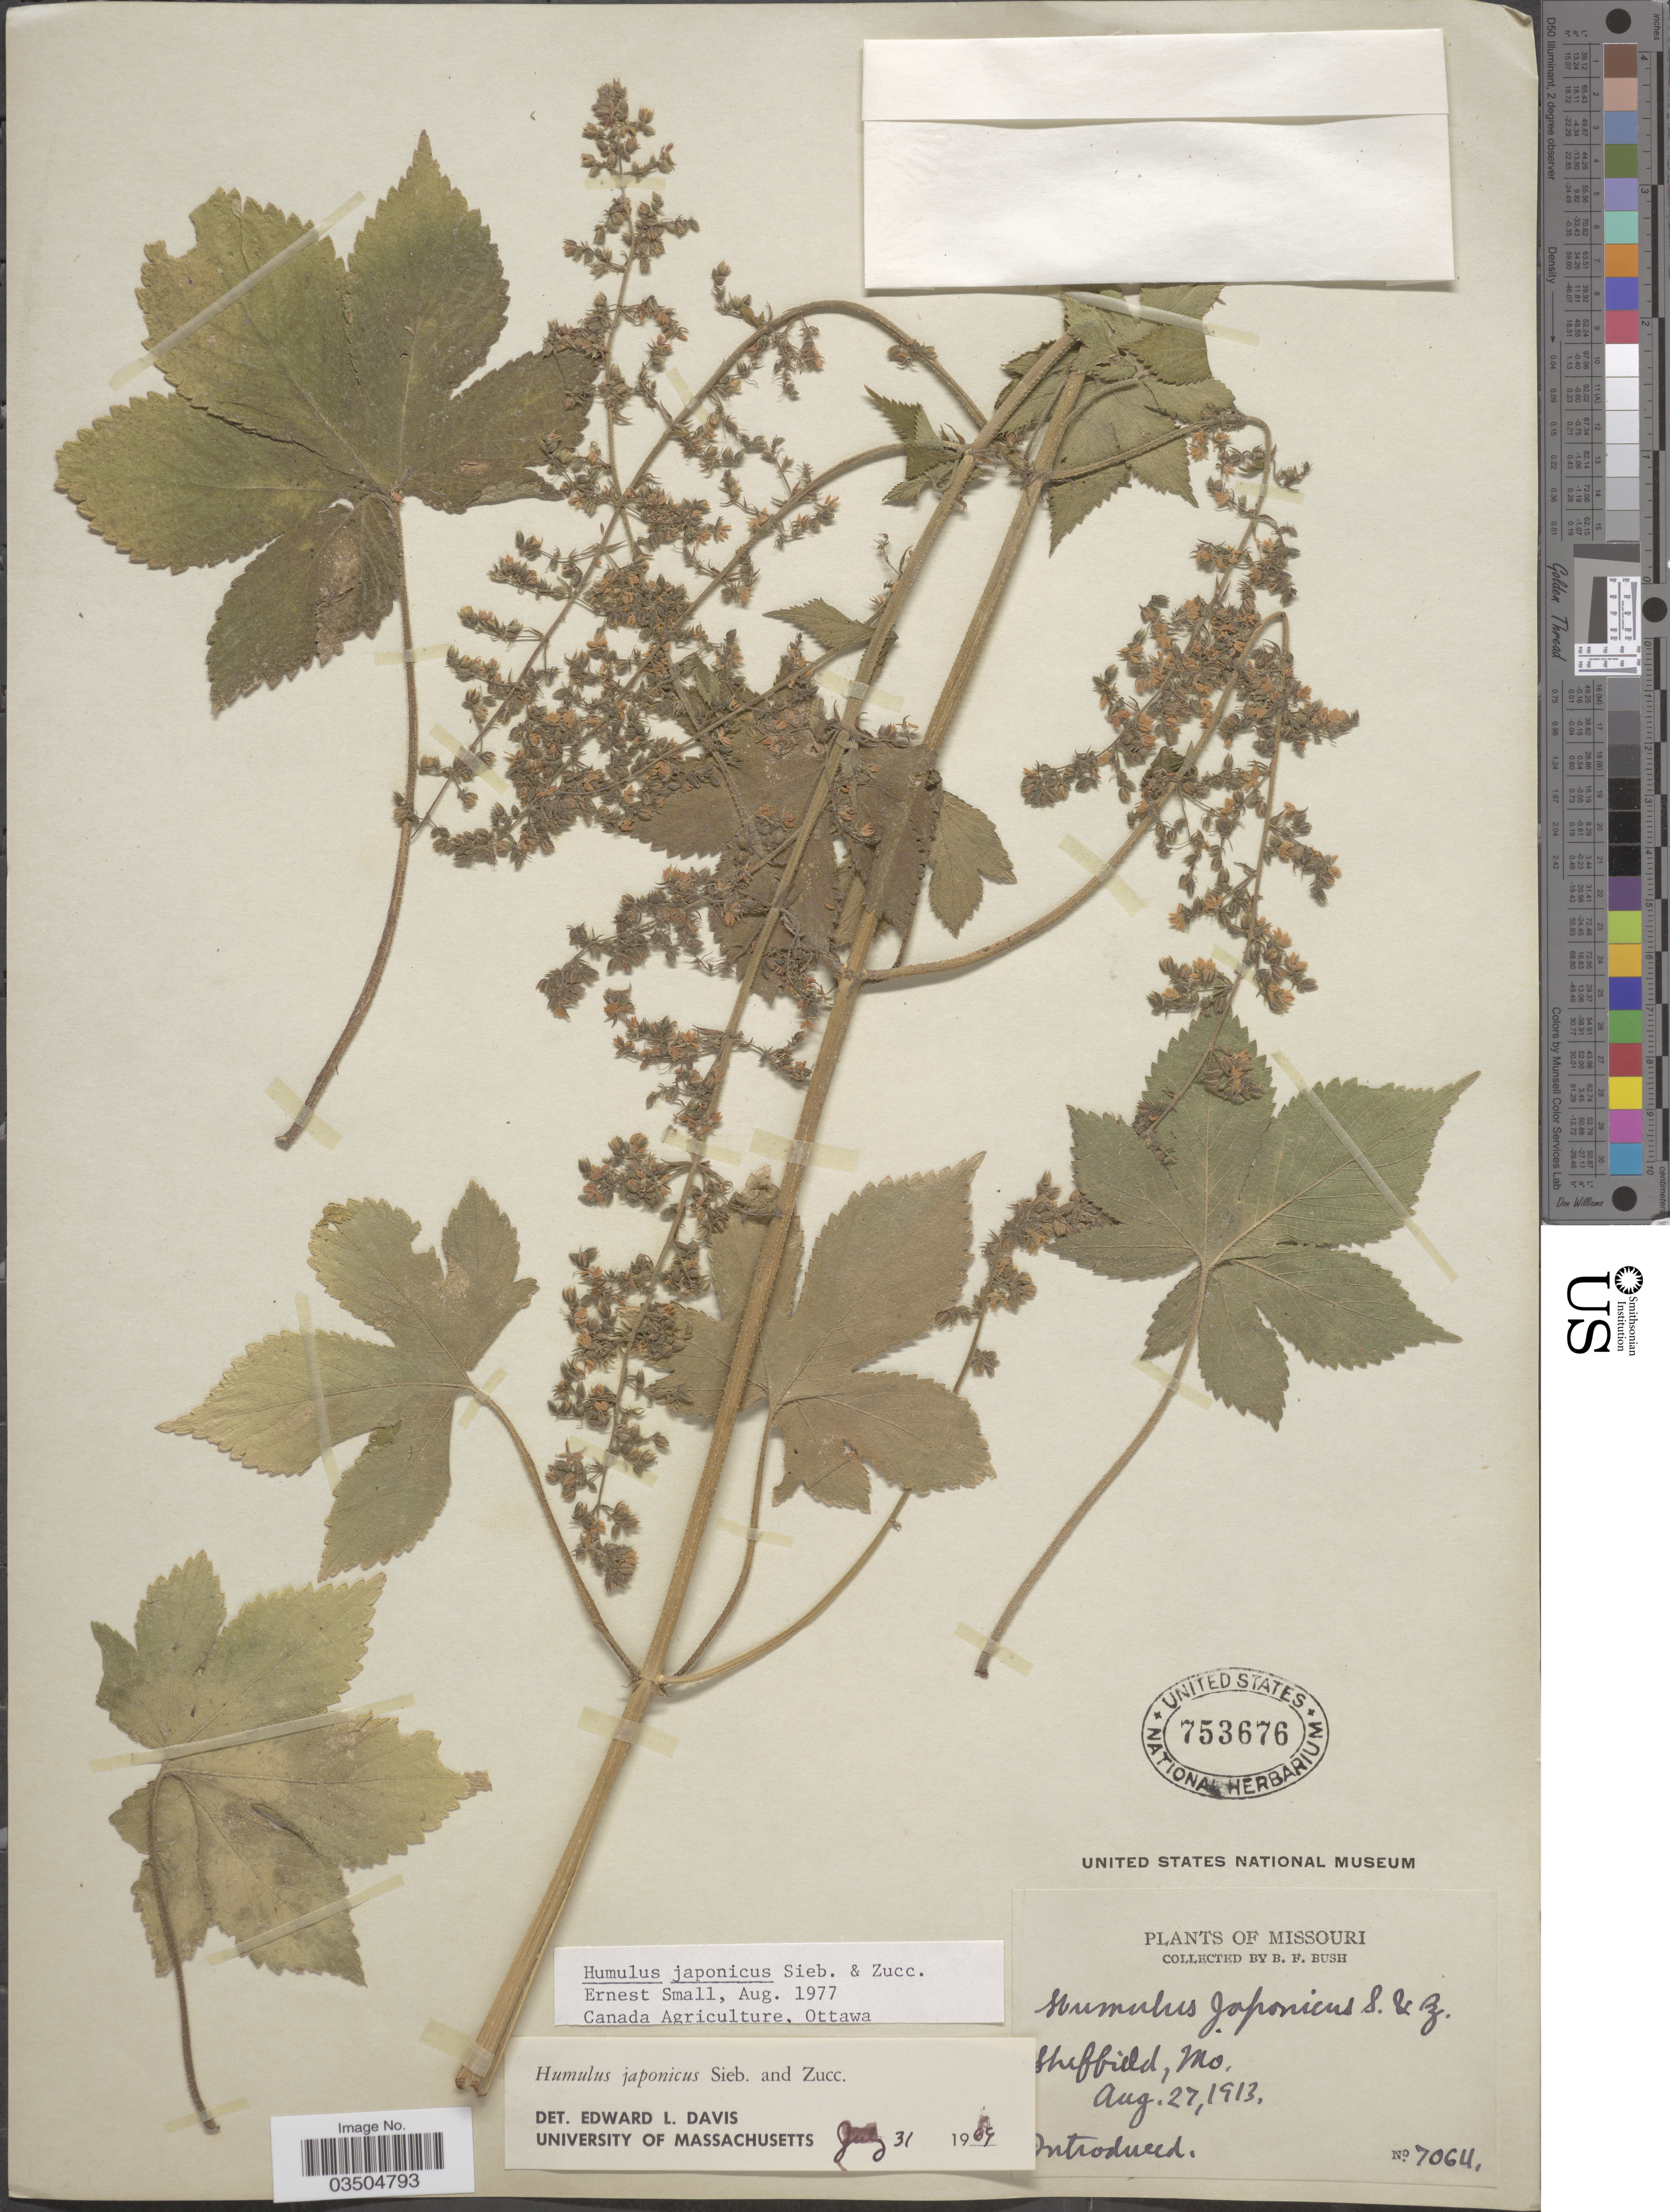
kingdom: Plantae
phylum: Tracheophyta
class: Magnoliopsida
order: Rosales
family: Cannabaceae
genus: Humulus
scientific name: Humulus japonicus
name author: Siebold & Zucc.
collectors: B. F. Bush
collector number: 7064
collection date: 1913-08-27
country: United States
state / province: Missouri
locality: Sheffield.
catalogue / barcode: US 753676